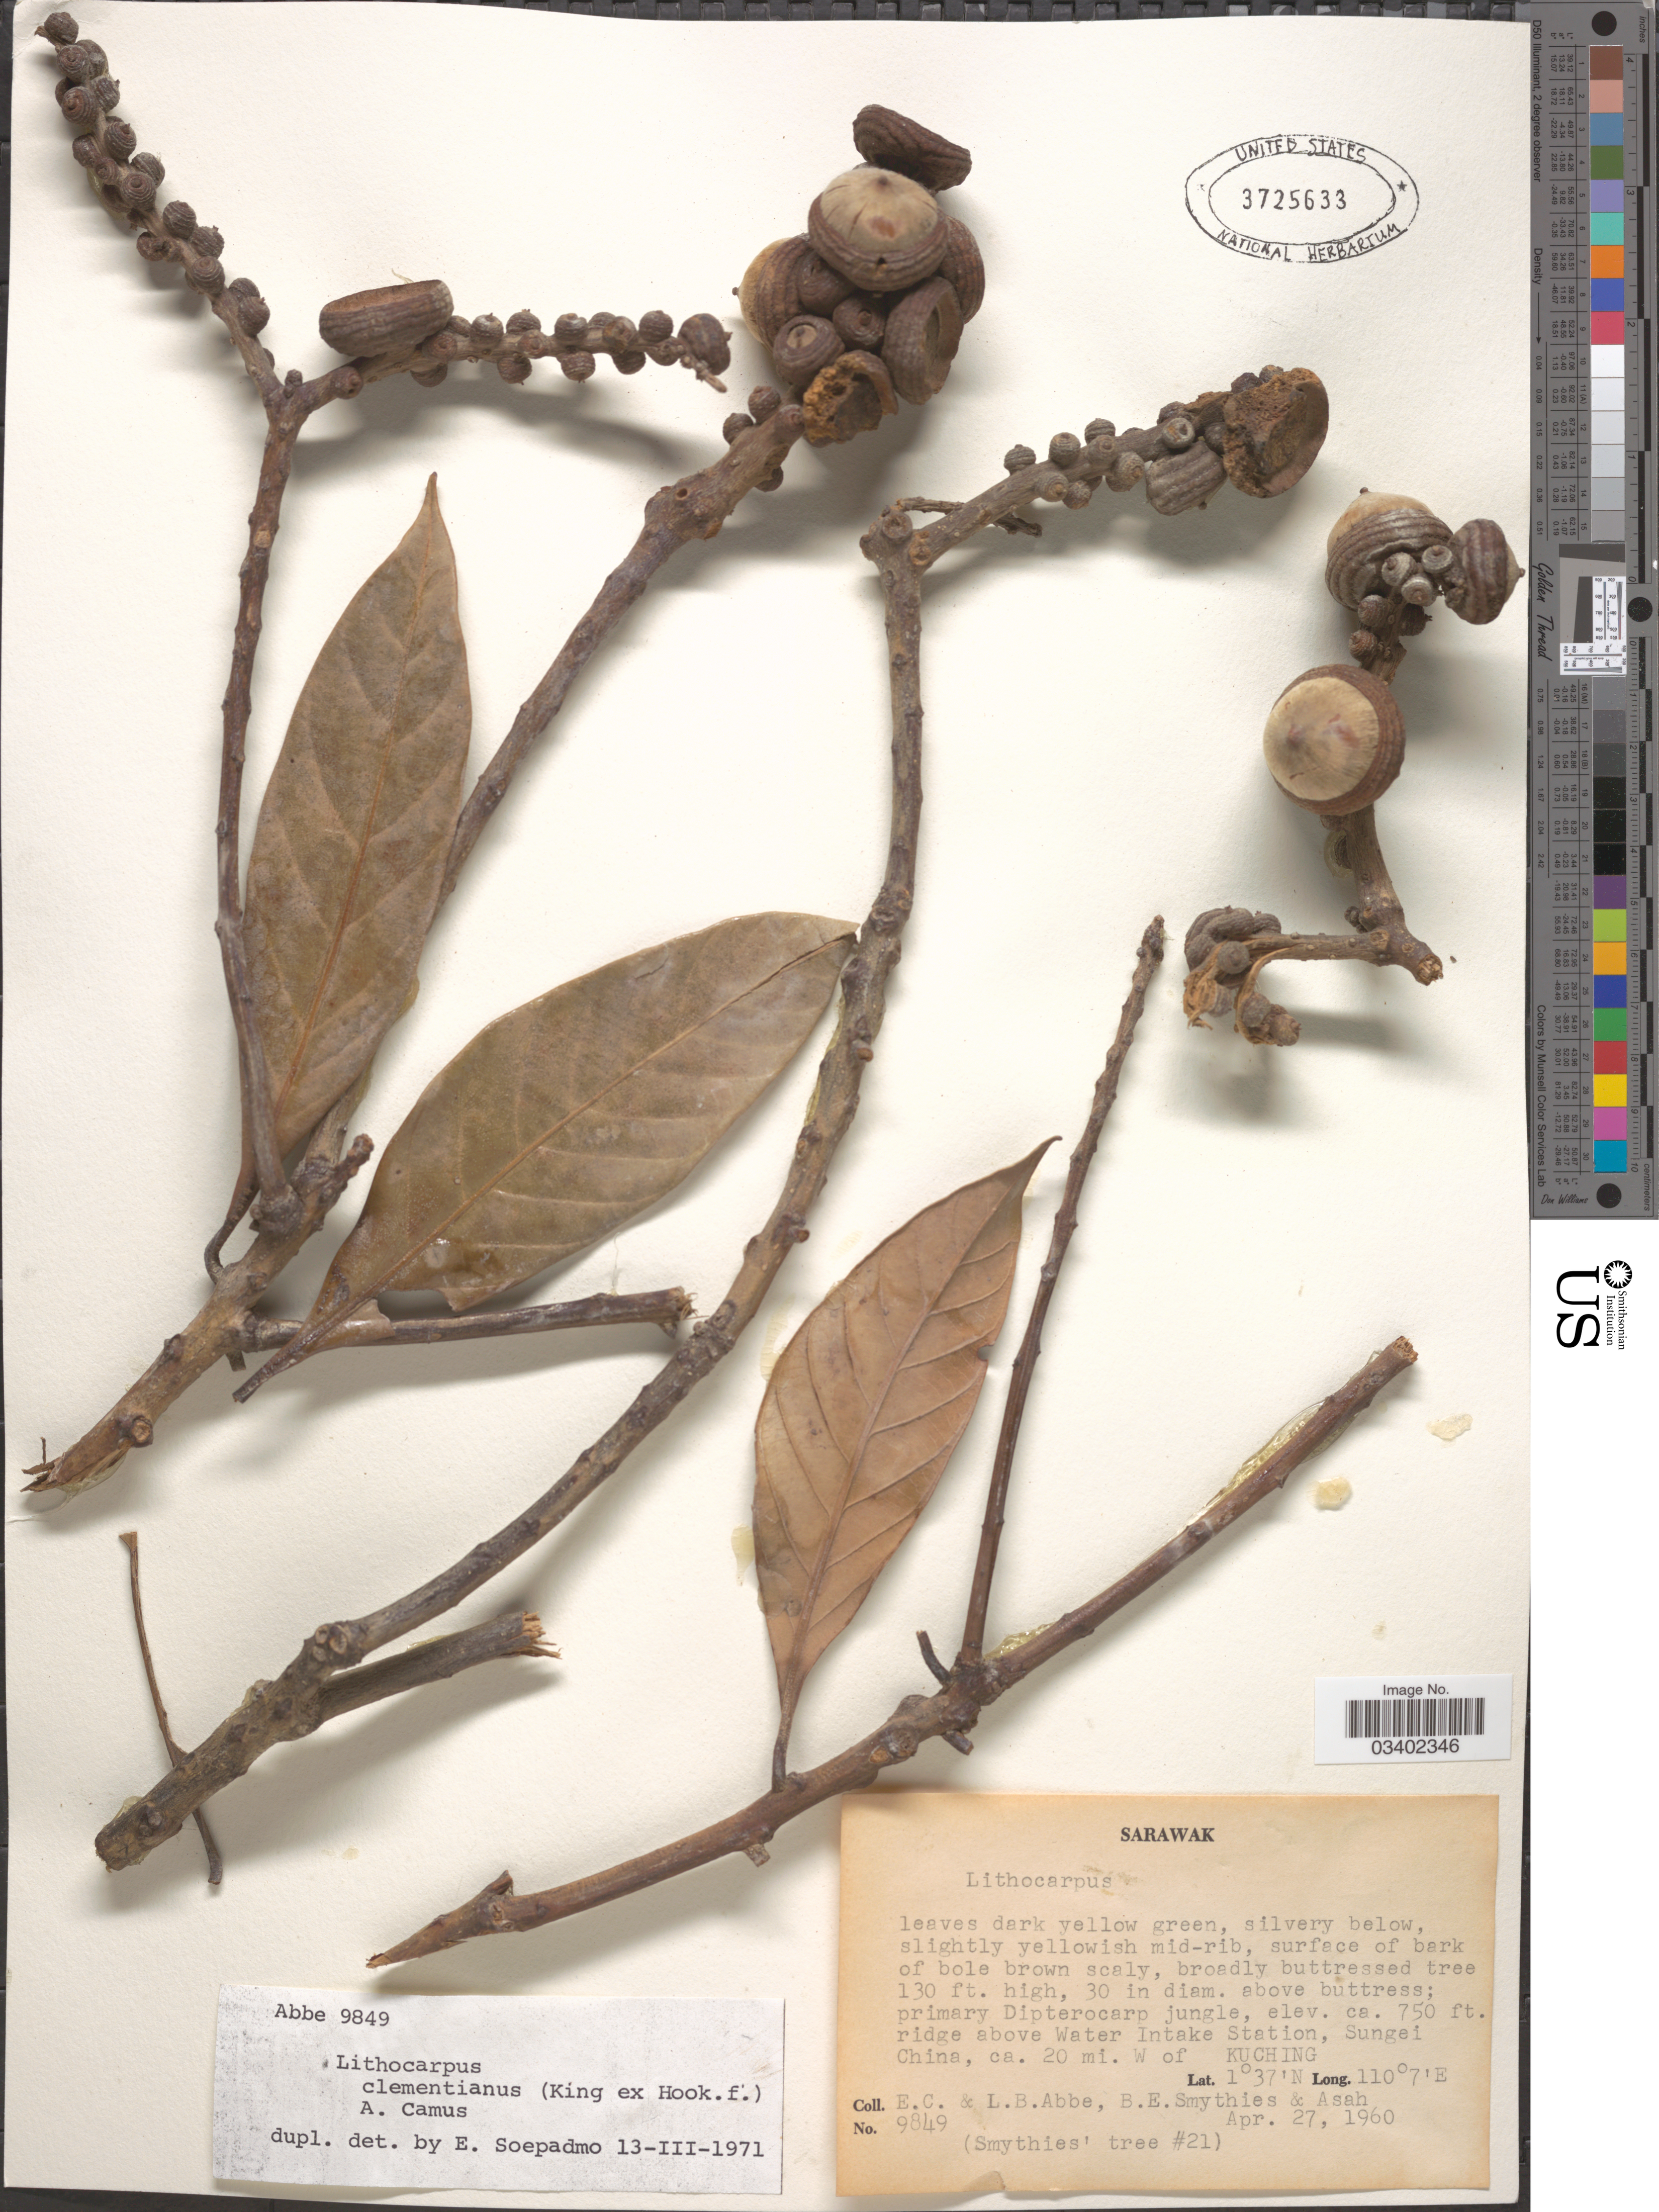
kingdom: Plantae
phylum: Tracheophyta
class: Magnoliopsida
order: Fagales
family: Fagaceae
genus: Lithocarpus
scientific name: Lithocarpus clementianus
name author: (King ex Hook. f.) A. Camus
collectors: E. C. Abbe, L. B. Abbe, B.E. Smythies & Asah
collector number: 9849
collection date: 1960-04-27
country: Malaysia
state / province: Sarawak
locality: Ridge above Water Intake Station, Sungei China, ca. 20 mi. W of Kuching.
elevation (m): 229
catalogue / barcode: US 3725633